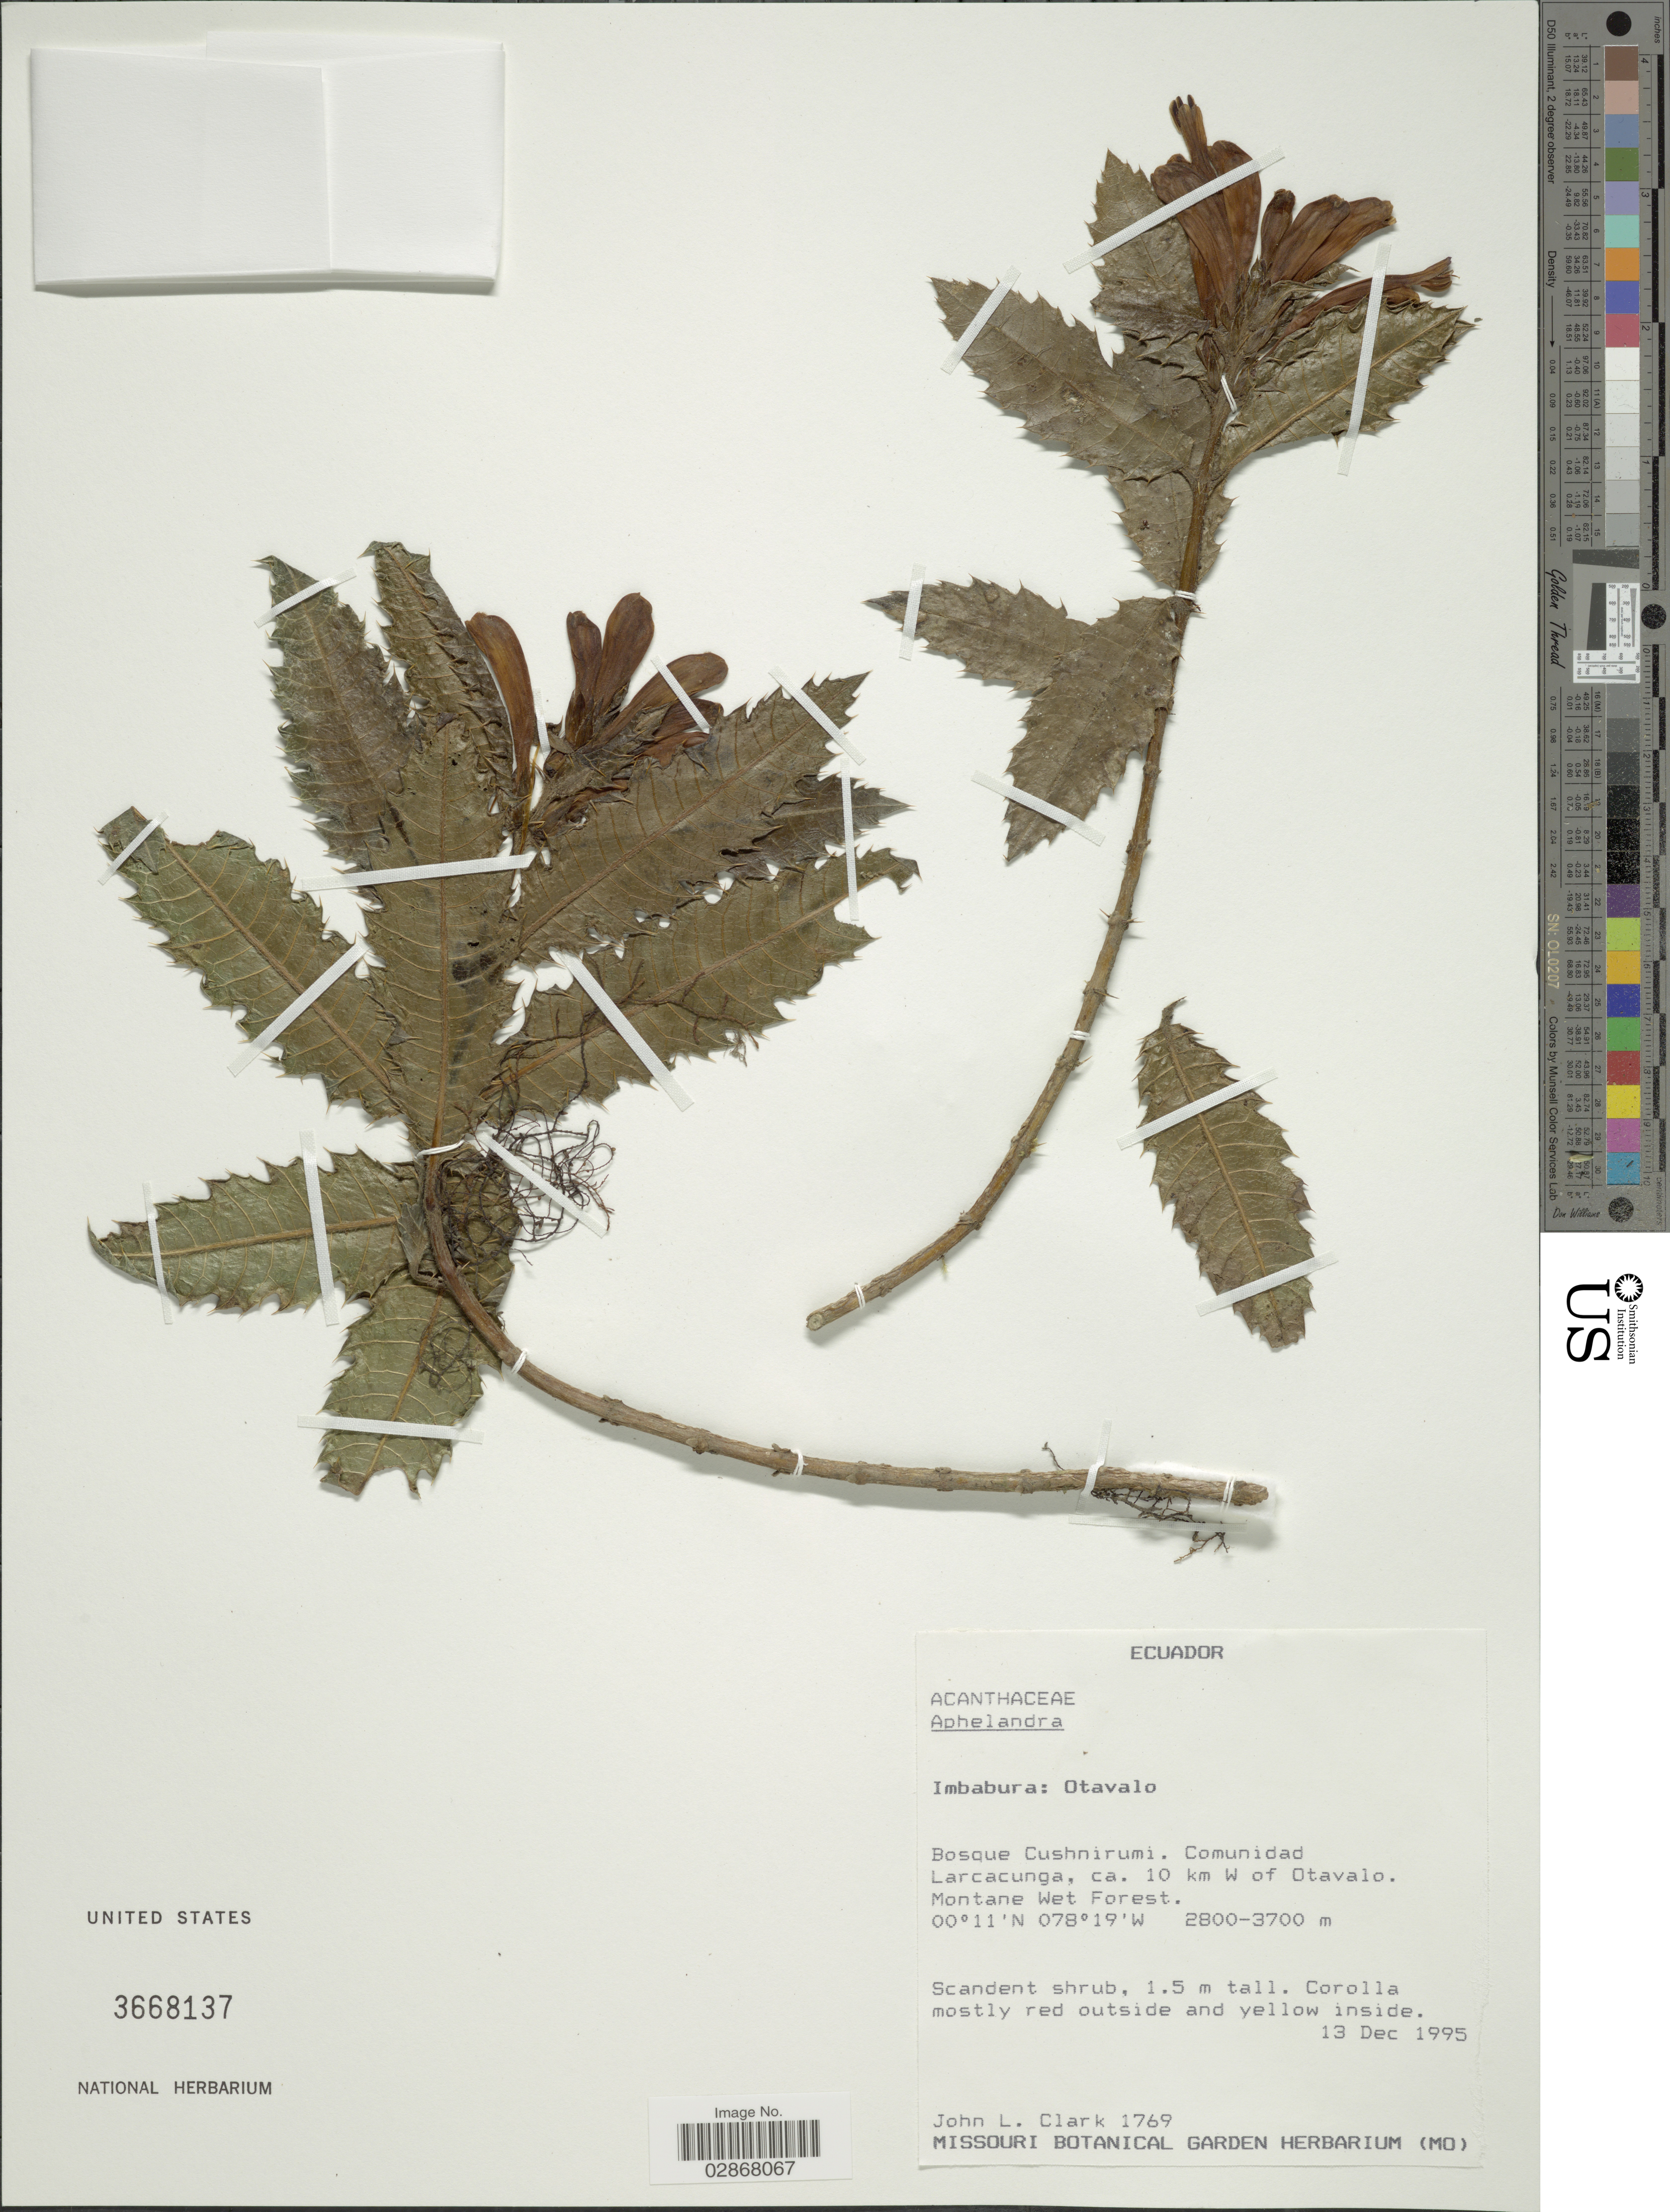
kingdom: Plantae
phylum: Tracheophyta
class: Magnoliopsida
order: Lamiales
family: Acanthaceae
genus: Aphelandra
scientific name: Aphelandra sp.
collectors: J. L. Clark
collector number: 1769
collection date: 1995-12-13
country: Ecuador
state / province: Imbabura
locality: Otavalo. Bosque Cushnirumi. Comunidad Larcacunga, ca. 10 km W of Otavalo.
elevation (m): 2800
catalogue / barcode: US 3668137